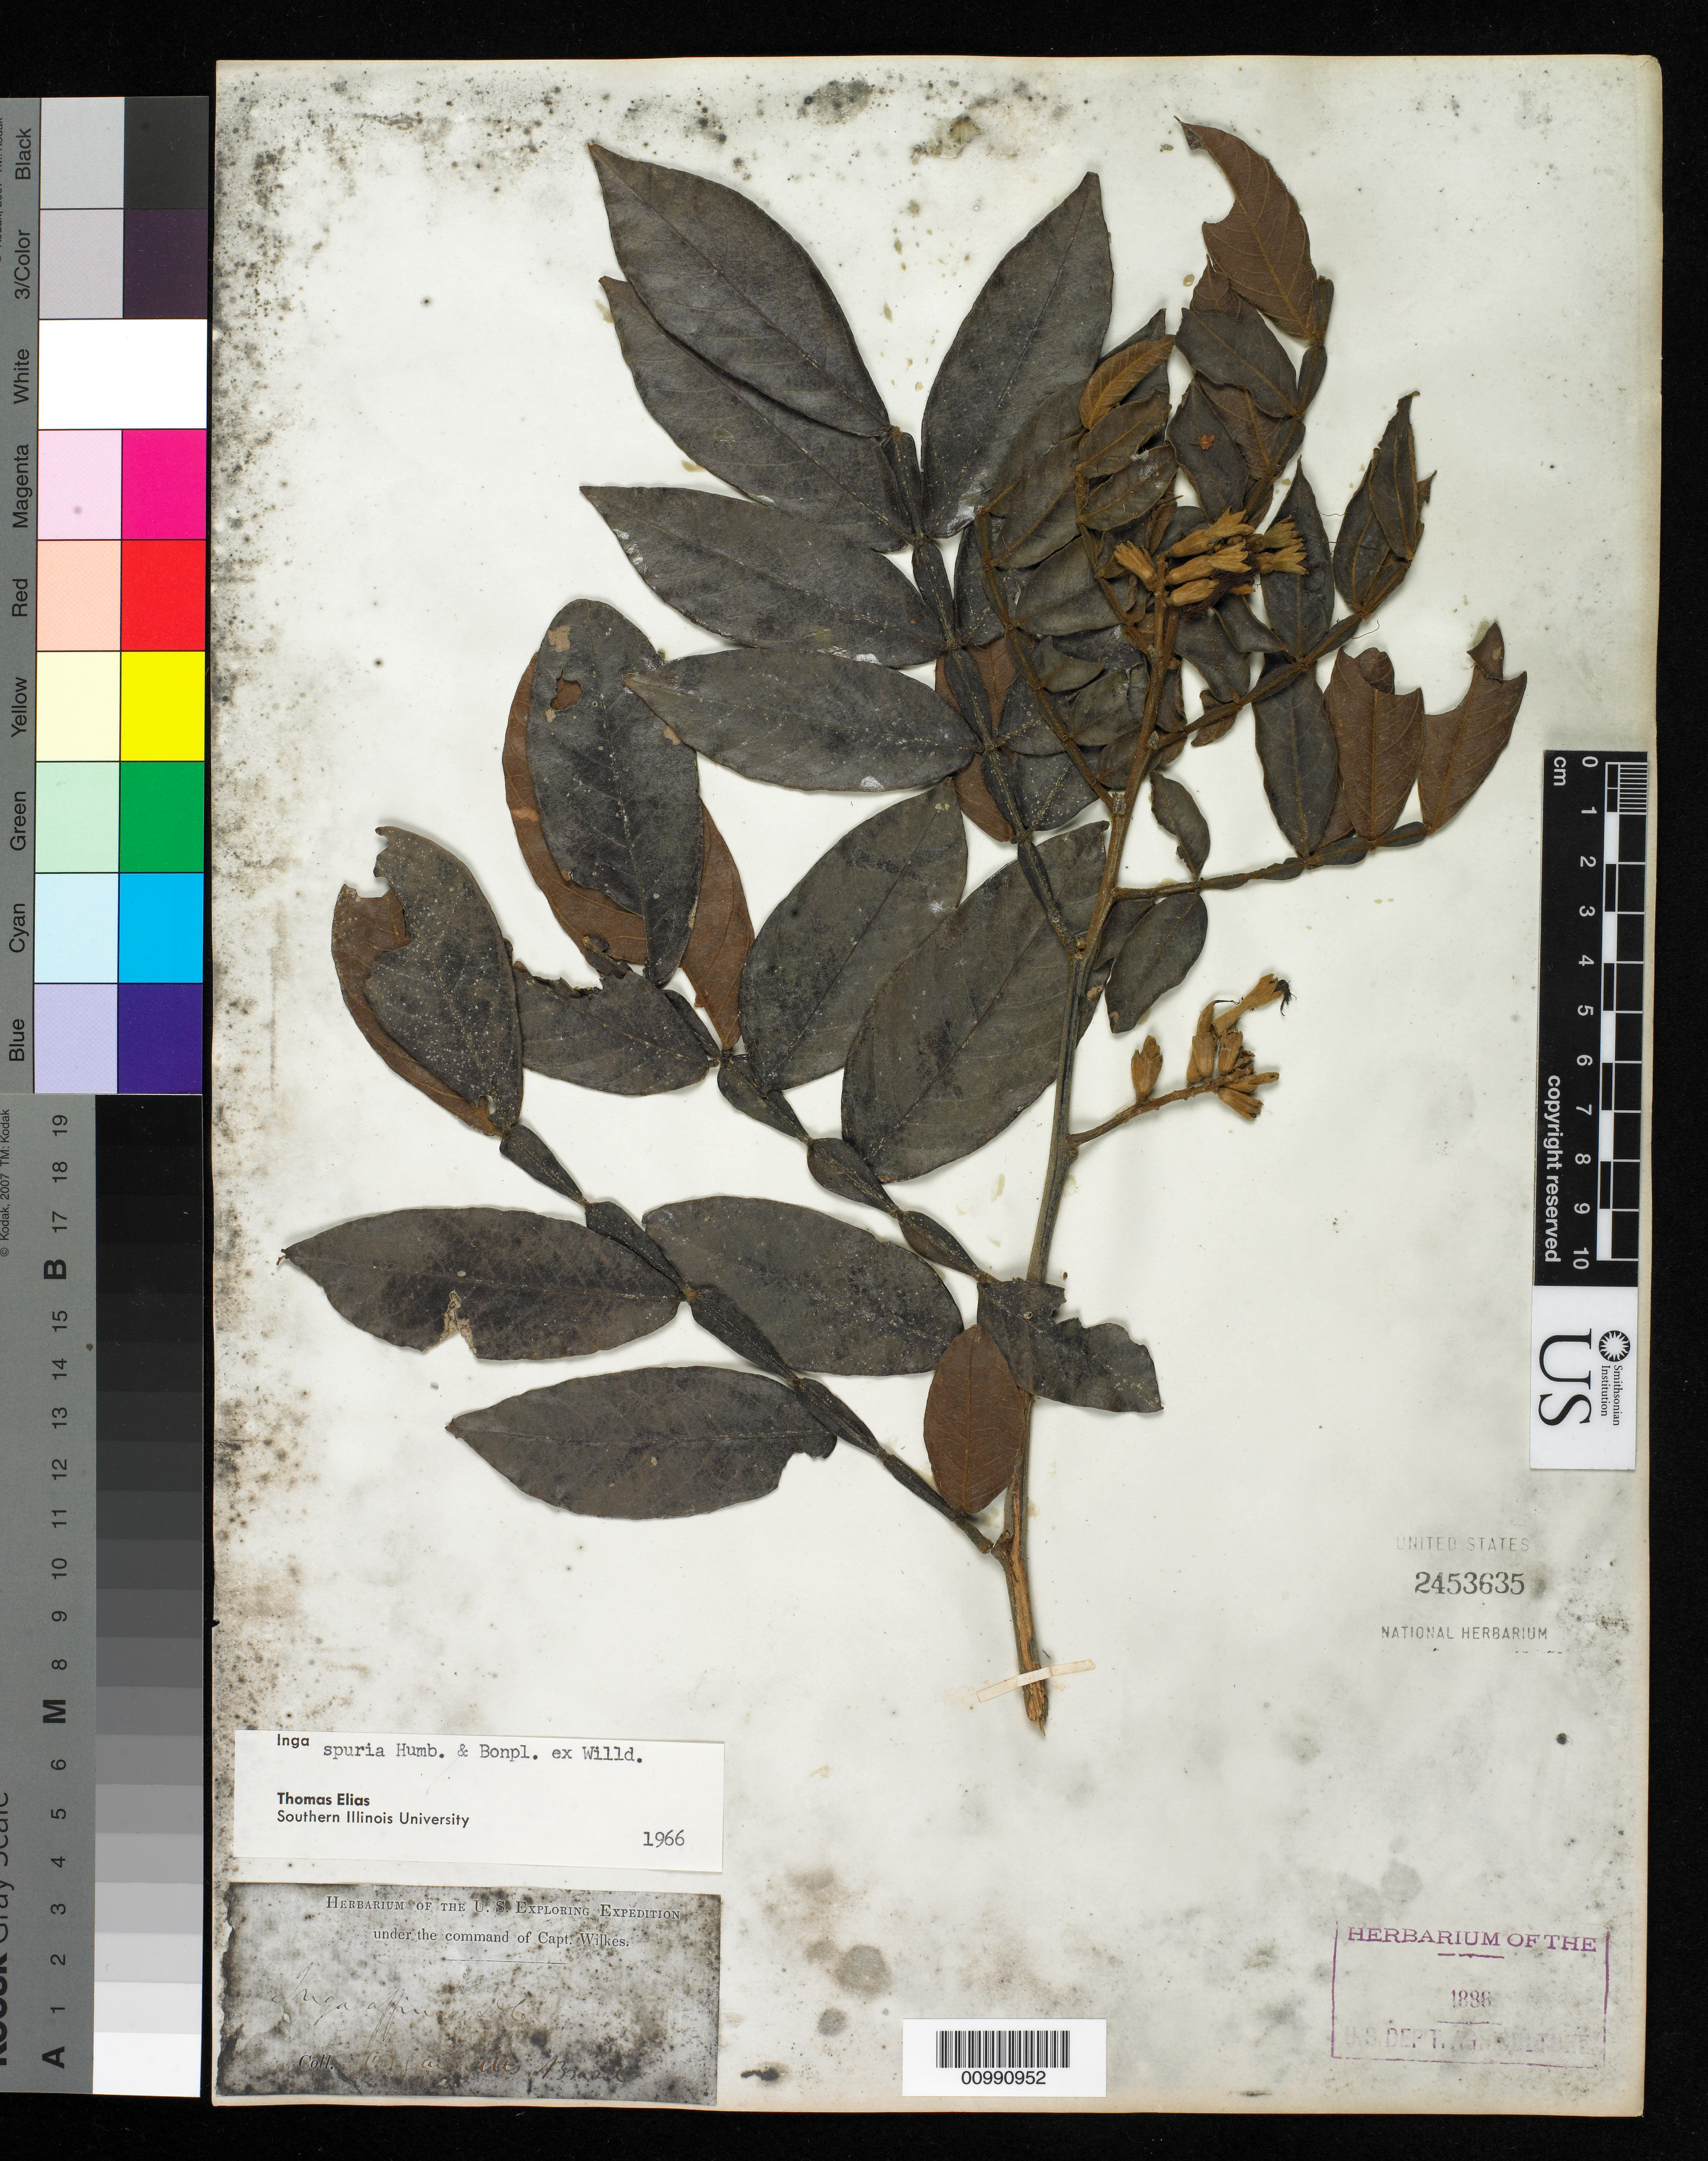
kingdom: Plantae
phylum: Tracheophyta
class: Magnoliopsida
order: Fabales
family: Fabaceae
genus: Inga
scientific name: Inga vera subsp. affinis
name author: (DC.) T.D. Penn.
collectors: Wilkes Explor. Exped.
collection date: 1838/1842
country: Brazil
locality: Organ Mts, Brazil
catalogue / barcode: US 2453635